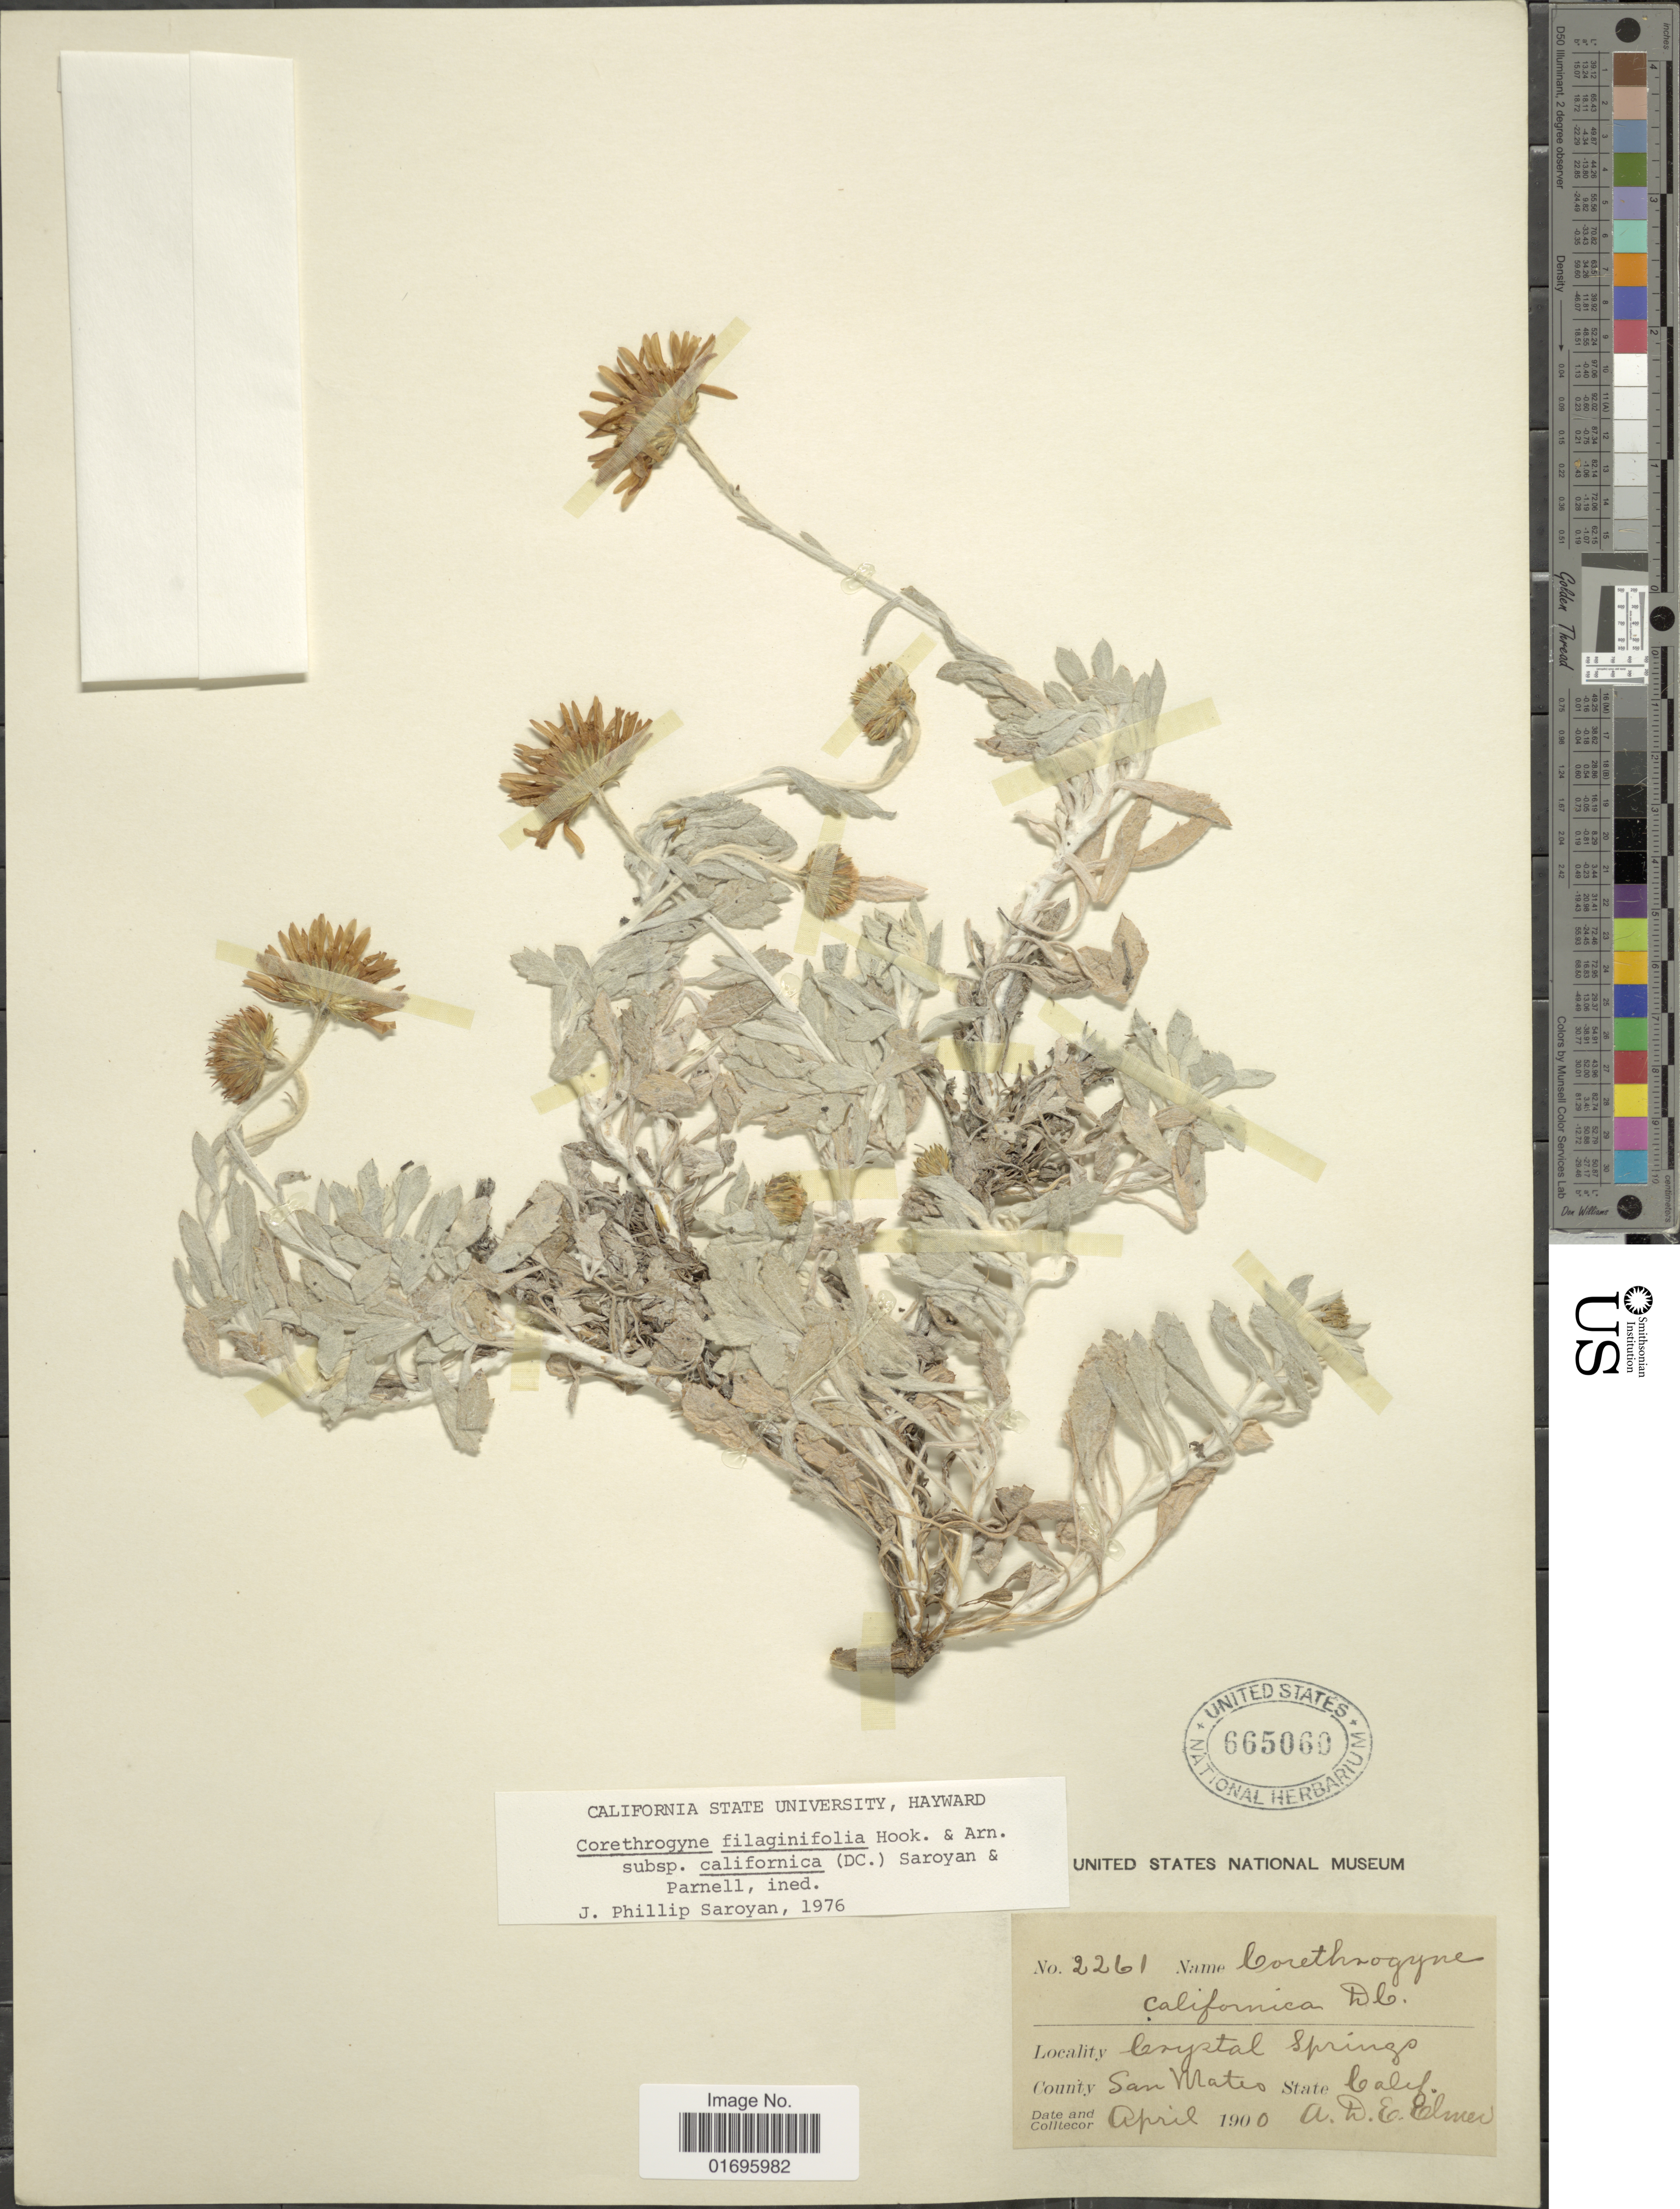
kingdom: Plantae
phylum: Tracheophyta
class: Magnoliopsida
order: Asterales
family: Asteraceae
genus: Corethrogyne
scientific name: Corethrogyne filaginifolia var. californica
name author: (DC.) Saroyan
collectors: A. D. E. Elmer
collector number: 2261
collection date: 1900-04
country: United States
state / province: California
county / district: San Mateo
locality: Crystal Springs. County San Mateo. State Calif.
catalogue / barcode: US 665060